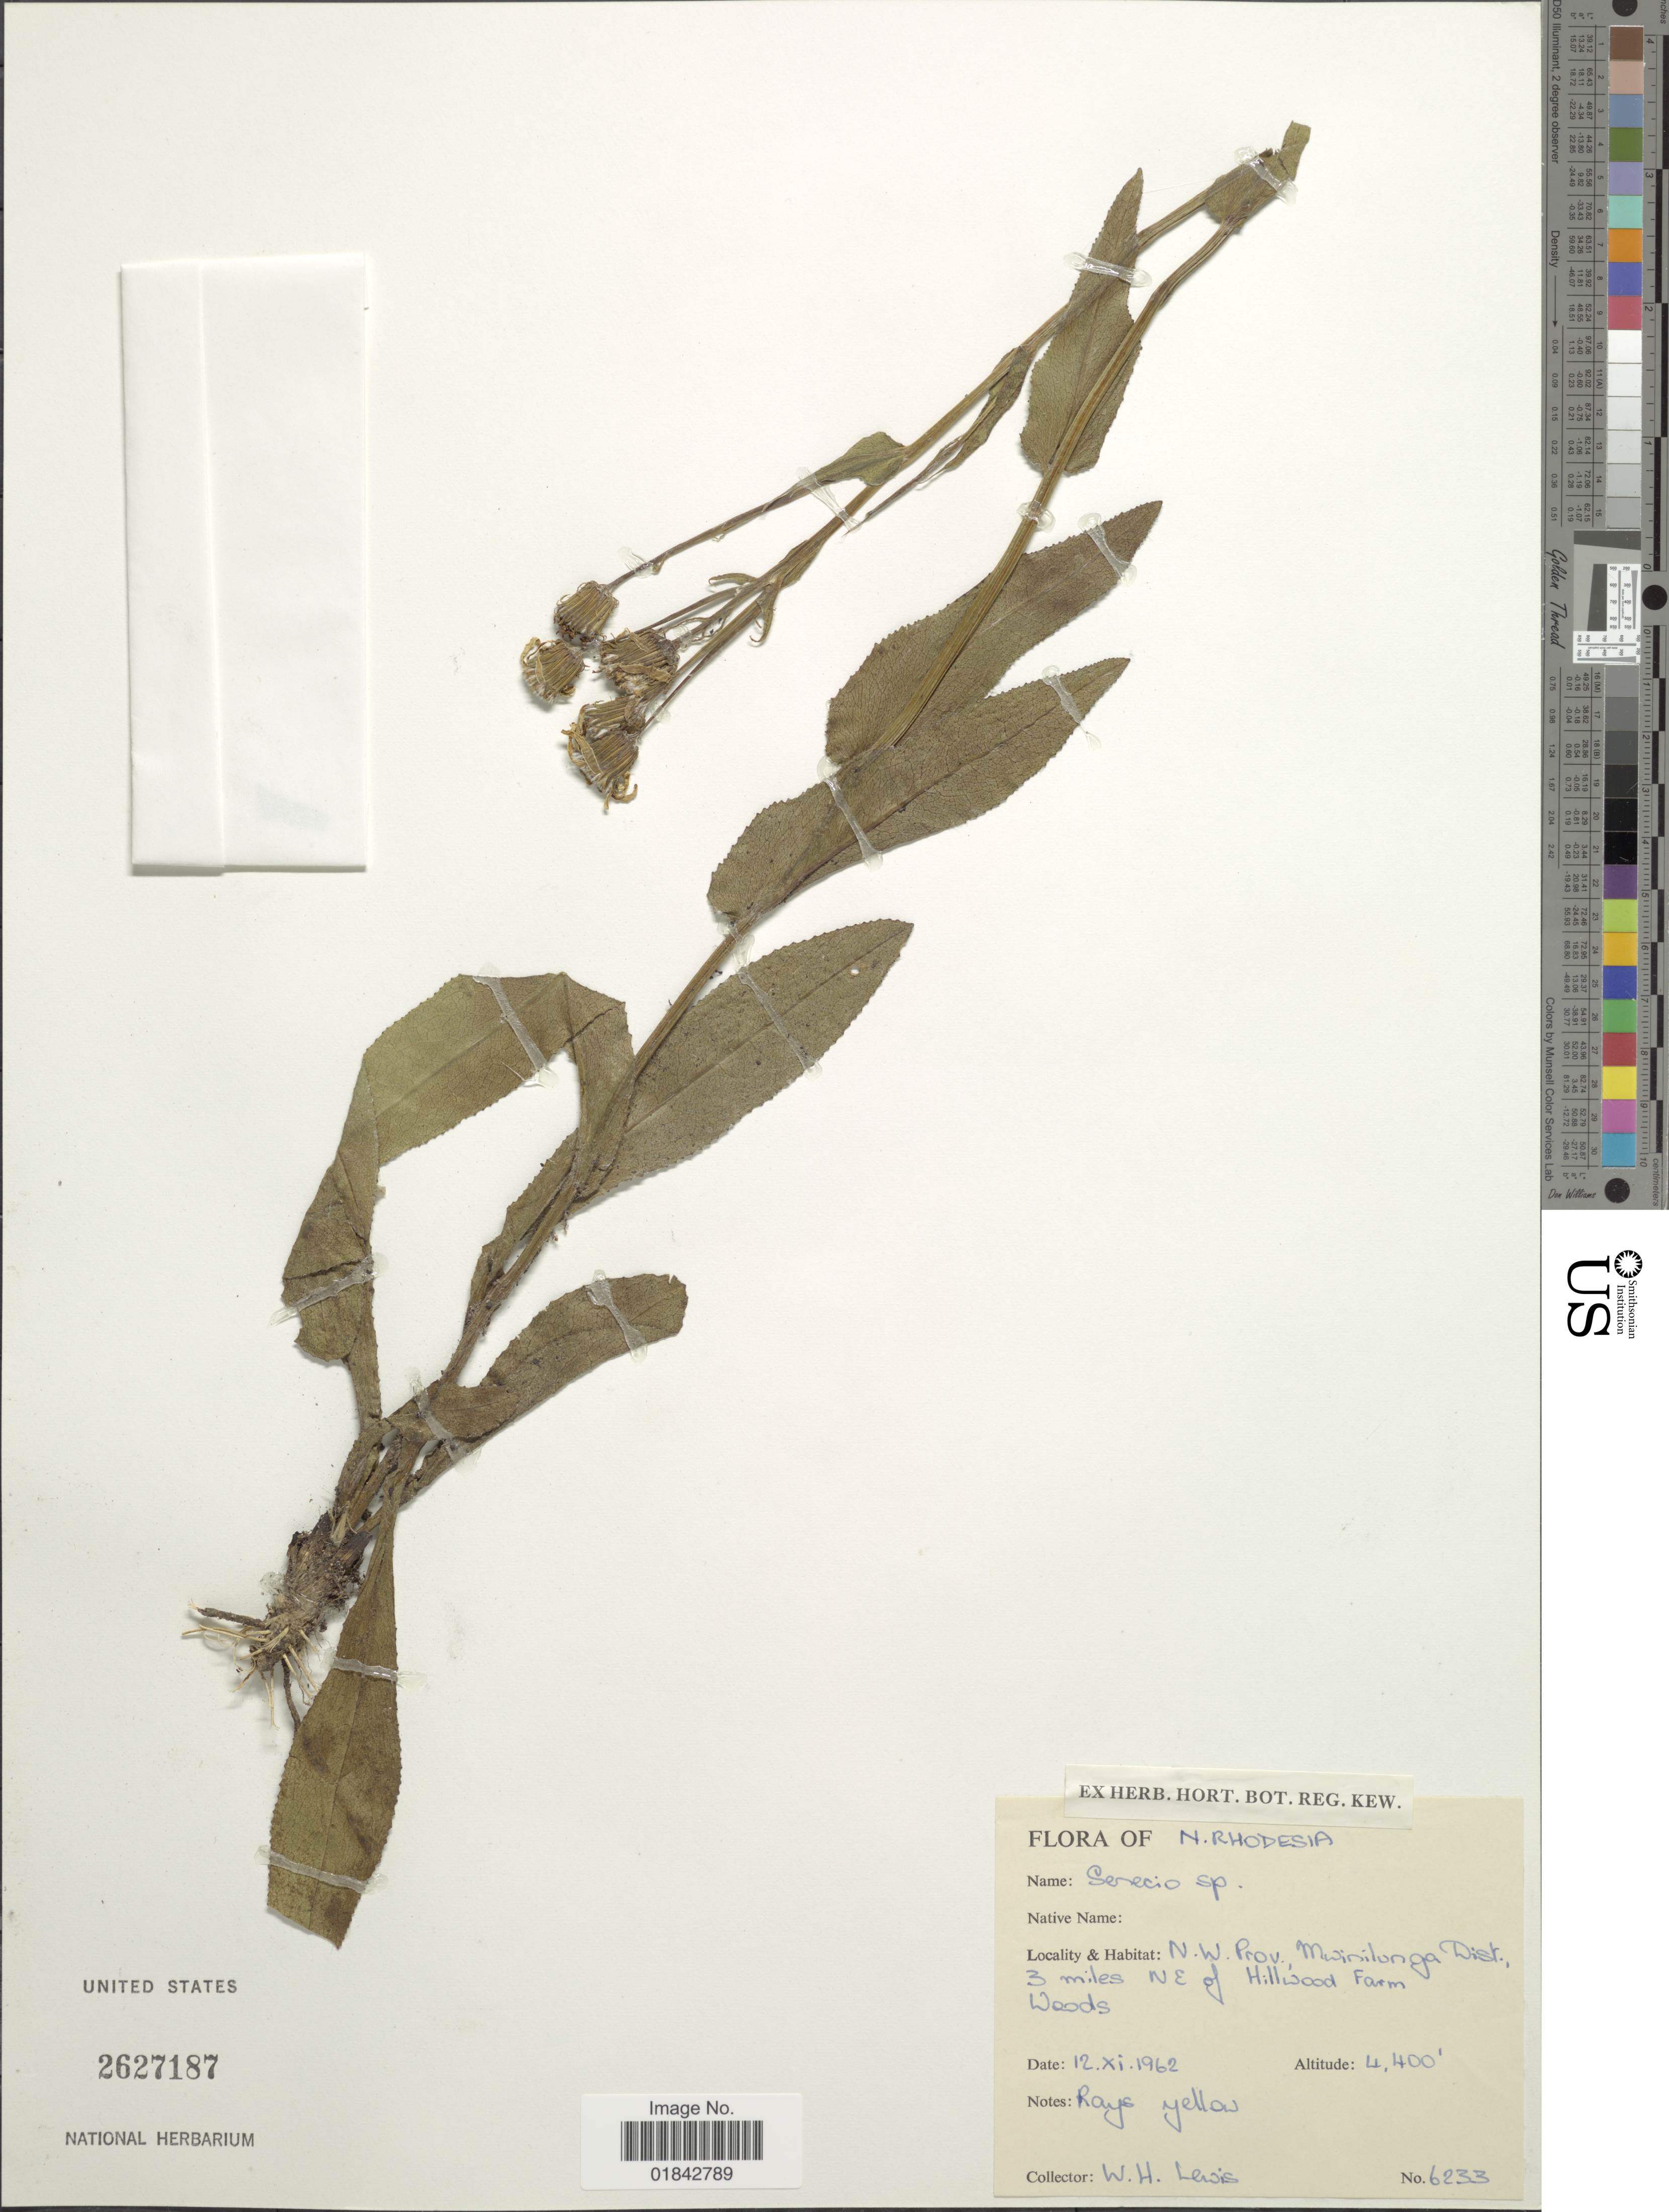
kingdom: Plantae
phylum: Tracheophyta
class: Magnoliopsida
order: Asterales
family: Asteraceae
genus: Senecio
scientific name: Senecio sp.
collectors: W. H. Lewis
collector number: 6233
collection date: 1962-09-12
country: Zambia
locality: N.Rhodesia, N. W. Prov., Mwinilunga Dist., 3 miles NE of Hillwood Farm Woods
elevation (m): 1341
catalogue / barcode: US 2627187